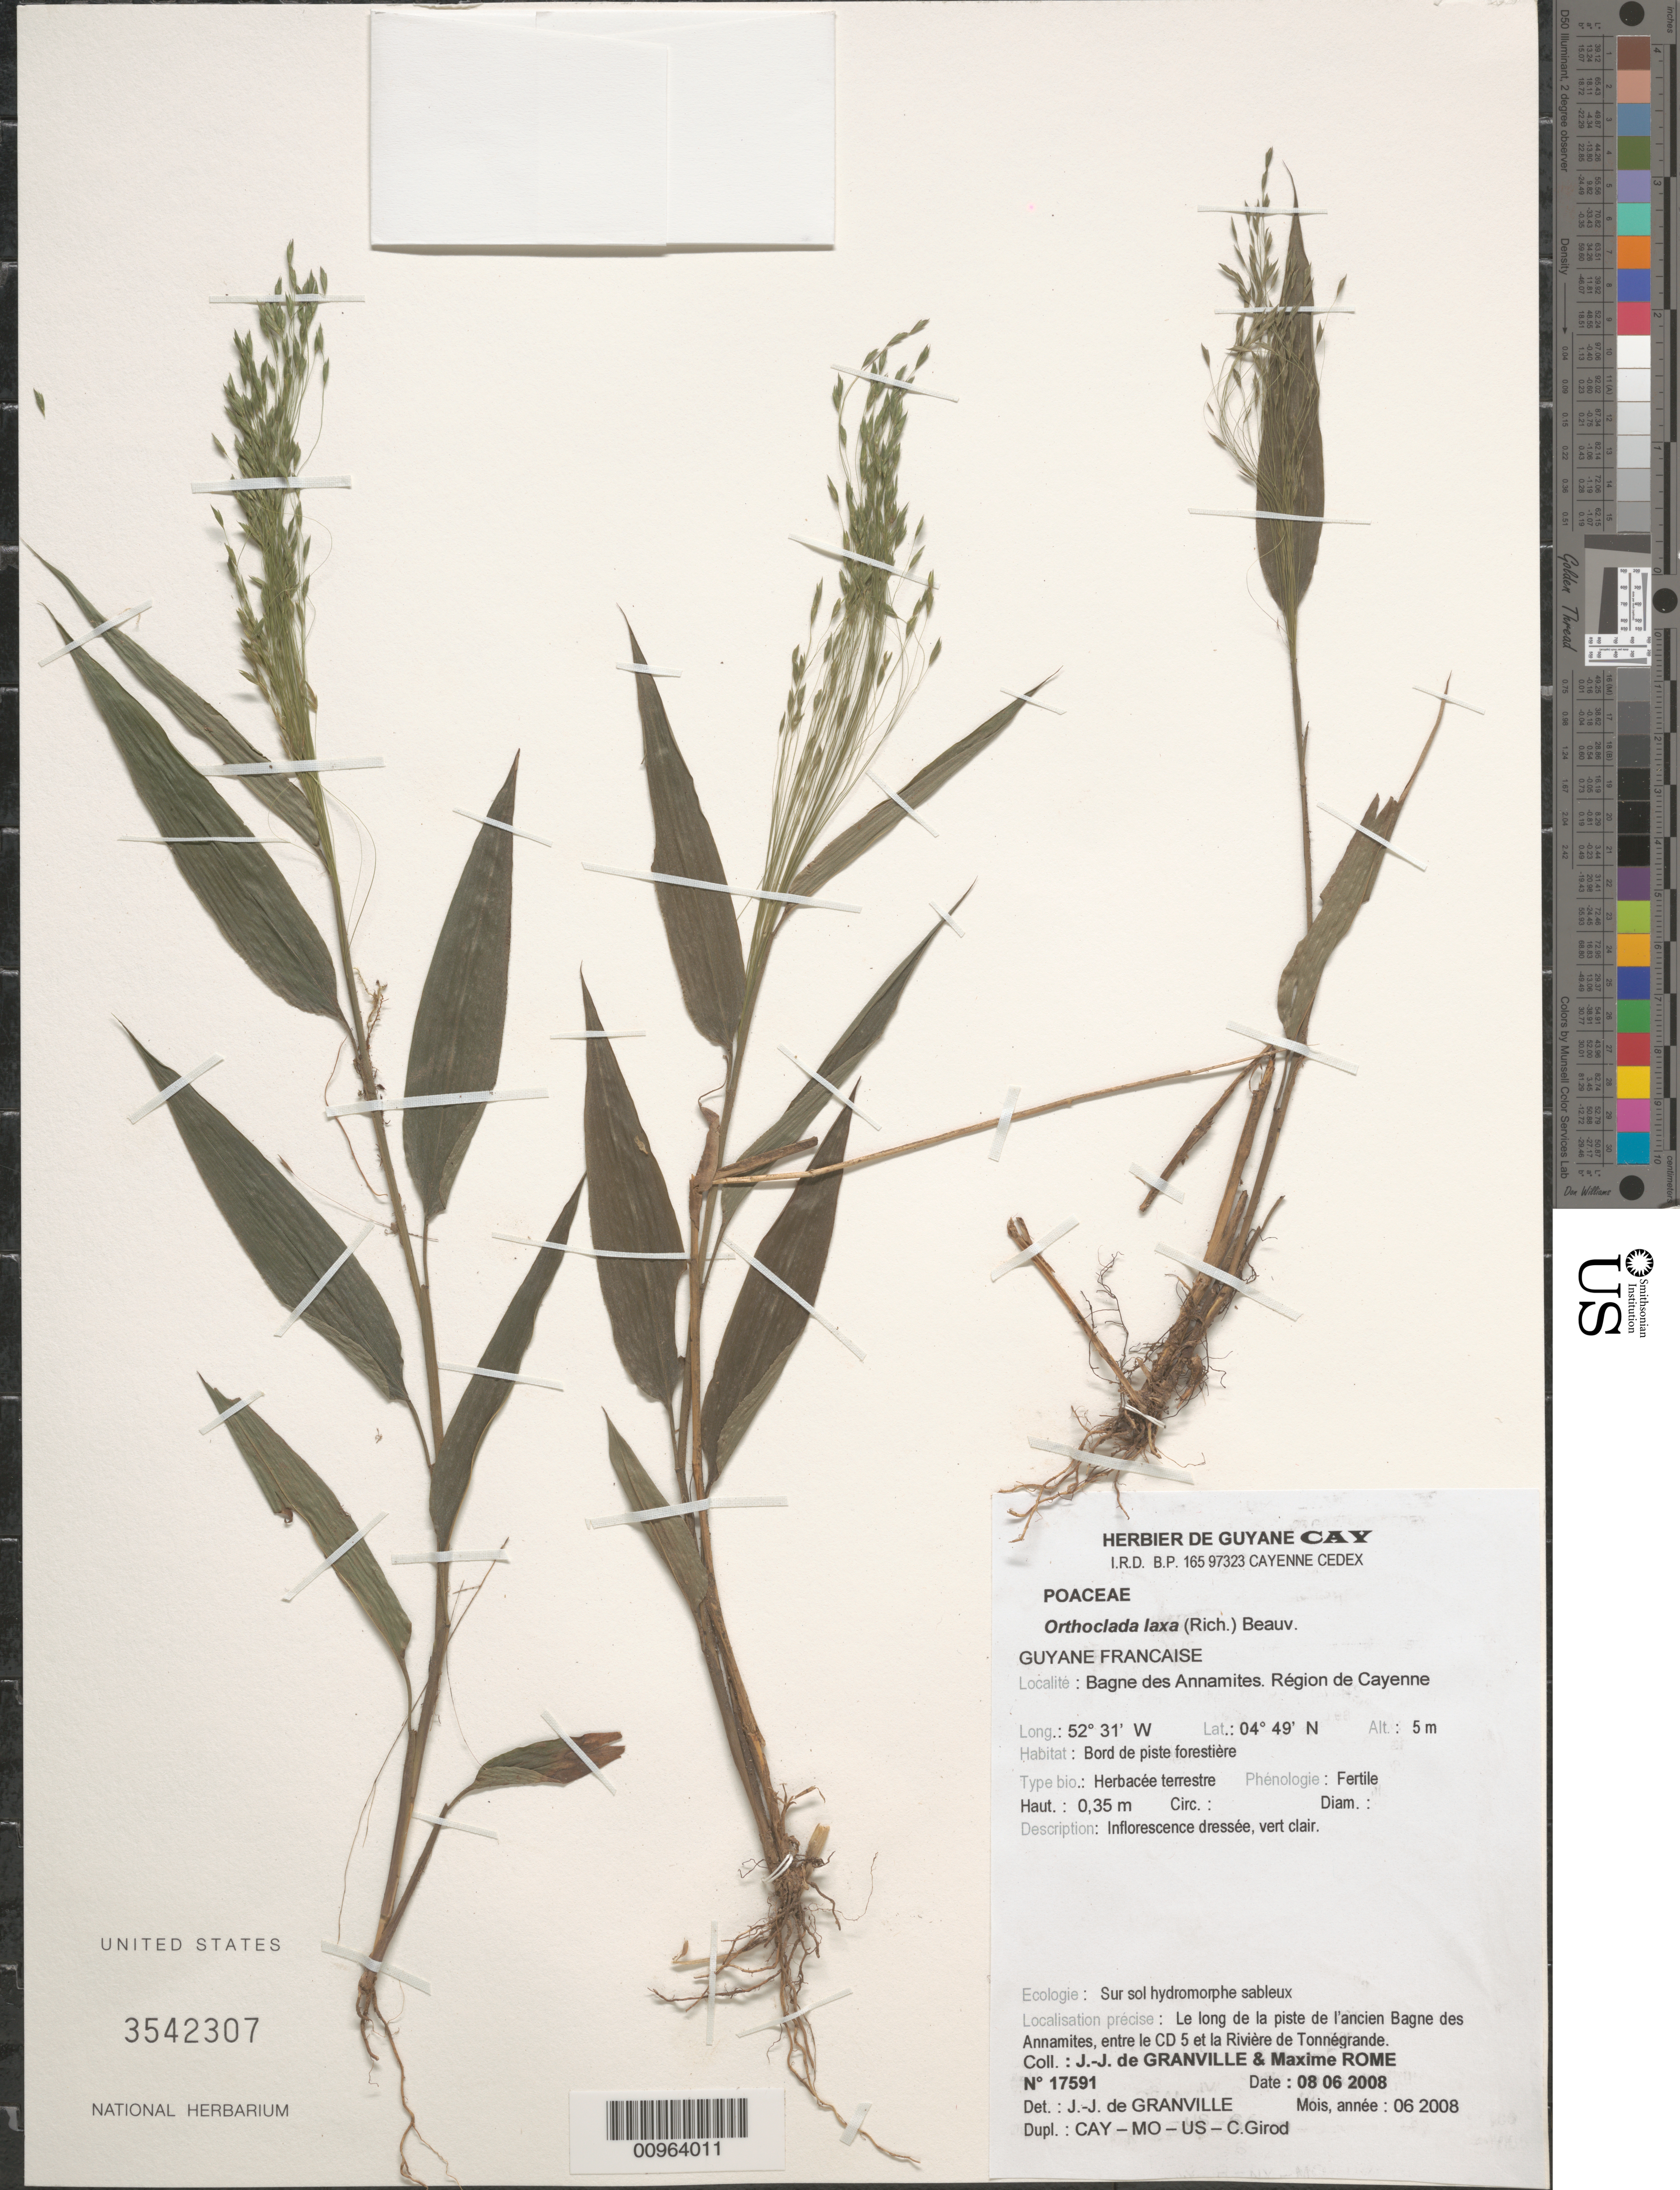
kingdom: Plantae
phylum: Tracheophyta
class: Liliopsida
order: Poales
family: Poaceae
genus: Orthoclada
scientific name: Orthoclada laxa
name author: P. Beauv.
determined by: Crozier, F.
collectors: J.-J. de Granville & M. Rome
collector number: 17591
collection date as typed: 8-Jun-08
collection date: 2008-06-08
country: French Guiana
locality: Ancien Bagne des Annamites-2. Region de Cayenne. A l'extremite du chemin, au bord de la Riviere de Tonnégrande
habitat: Bord de piste forestiere. Sur sol hydromorphe sableux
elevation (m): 5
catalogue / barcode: US 3542307